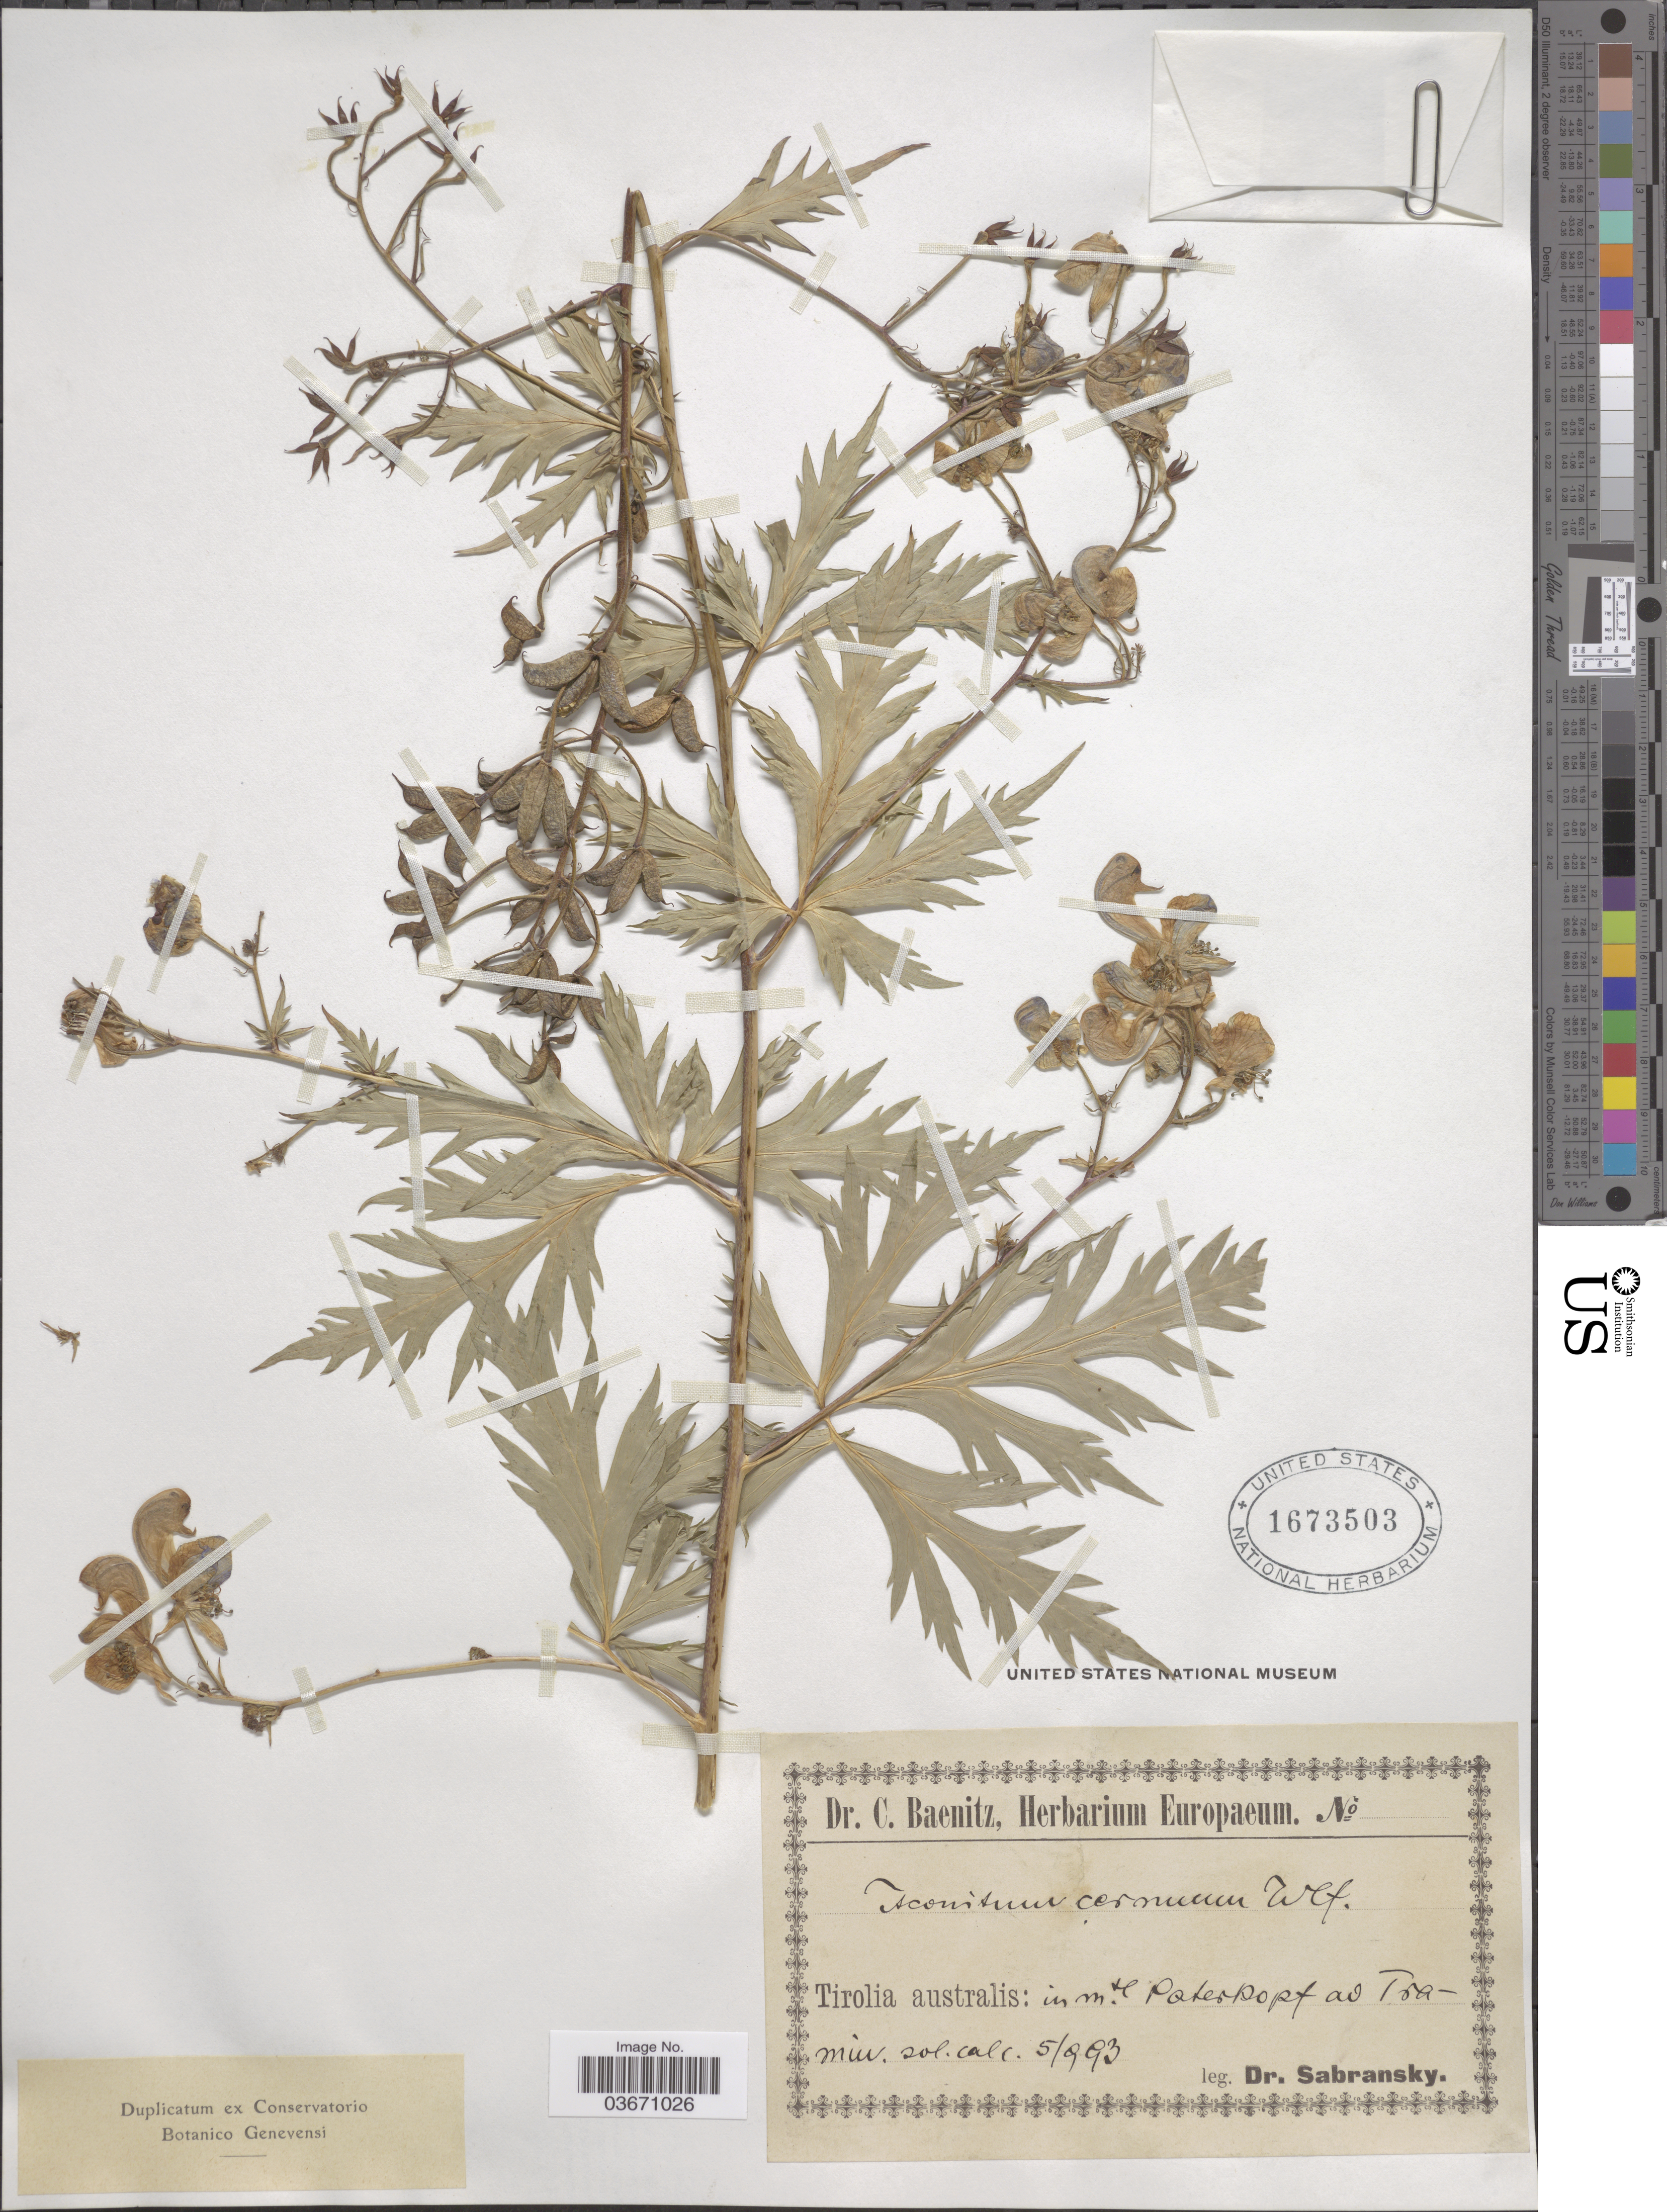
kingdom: Plantae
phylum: Tracheophyta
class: Magnoliopsida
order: Ranunculales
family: Ranunculaceae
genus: Aconitum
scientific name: Aconitum cernuum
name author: Wulfen ex Koelle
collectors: Sabransky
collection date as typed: Transcribed d/m/y: 5/9/93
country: Italy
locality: Tirolia australis: in mte Patersdorf ad Tramur. [interpreted]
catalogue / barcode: US 1673503